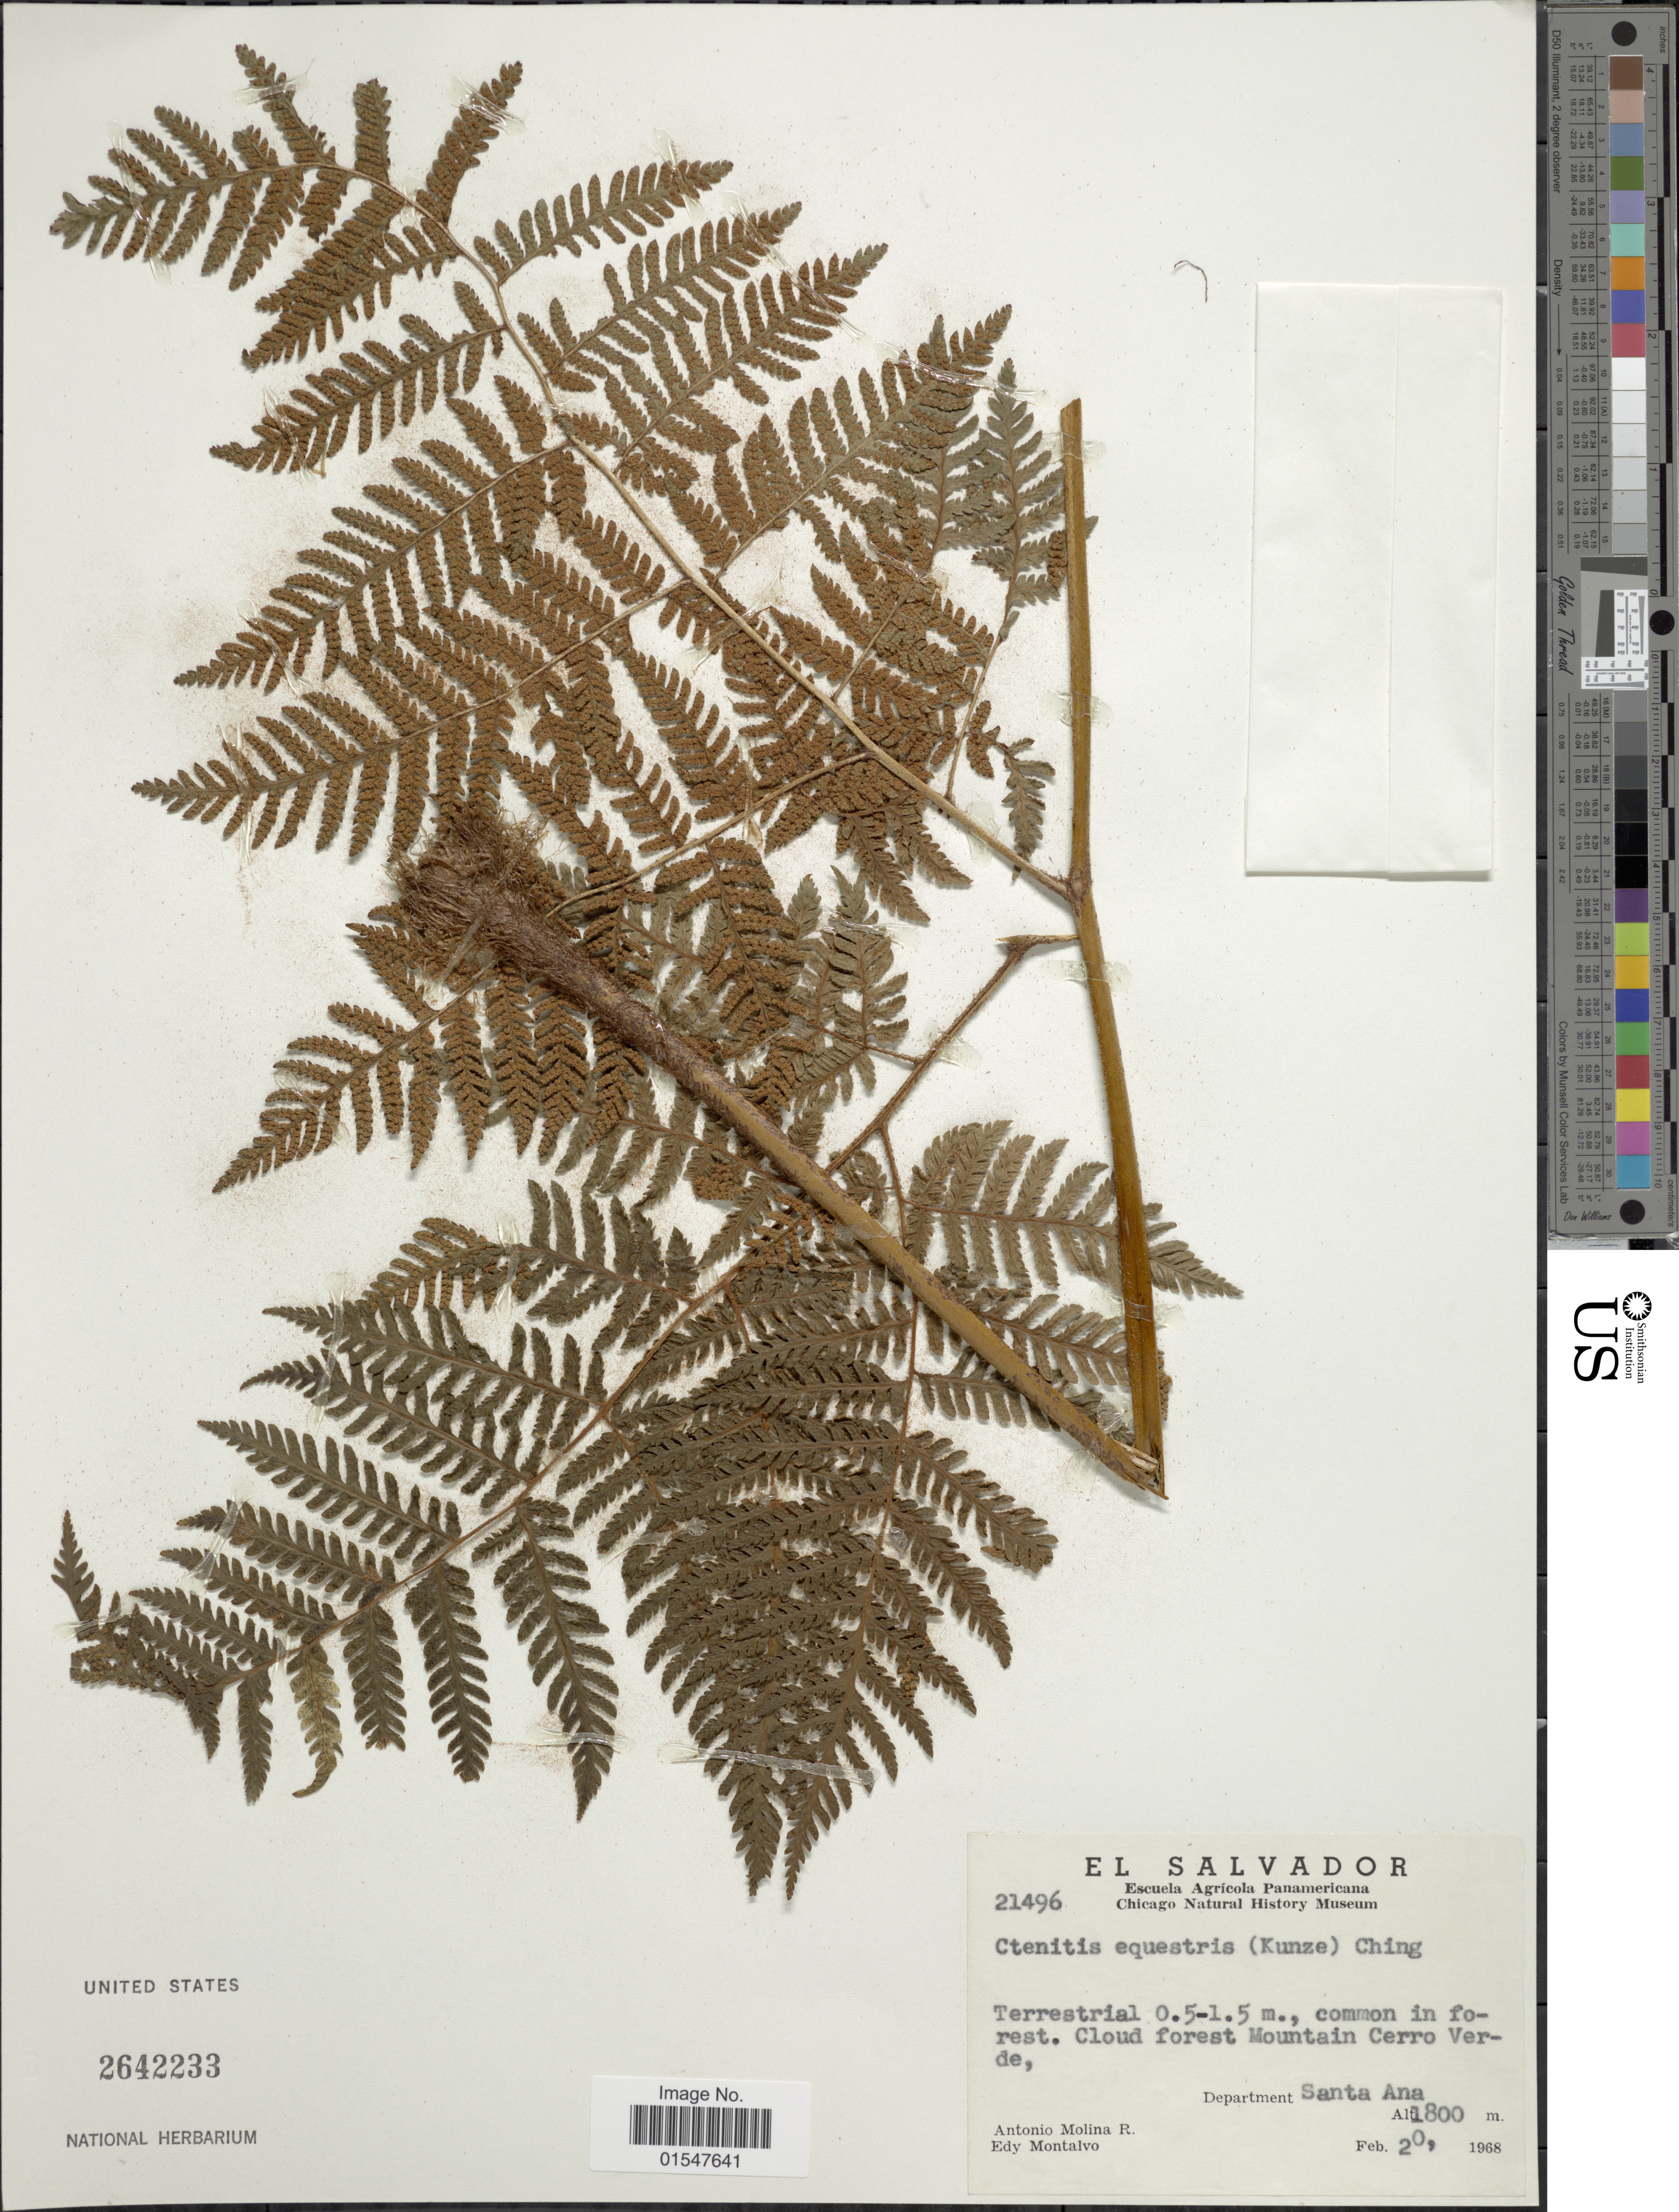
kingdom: Plantae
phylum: Tracheophyta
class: Polypodiopsida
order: Polypodiales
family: Dryopteridaceae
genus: Ctenitis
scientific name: Ctenitis equestris var. equestris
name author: (Kunze) Ching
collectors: A. R. Molina & E. A. Montalvo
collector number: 21496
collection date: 1968-02-20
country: El Salvador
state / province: Santa Ana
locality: Cloud forest Mountain Cerro Verde, Department Santa Ana.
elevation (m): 1800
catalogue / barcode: US 2642233